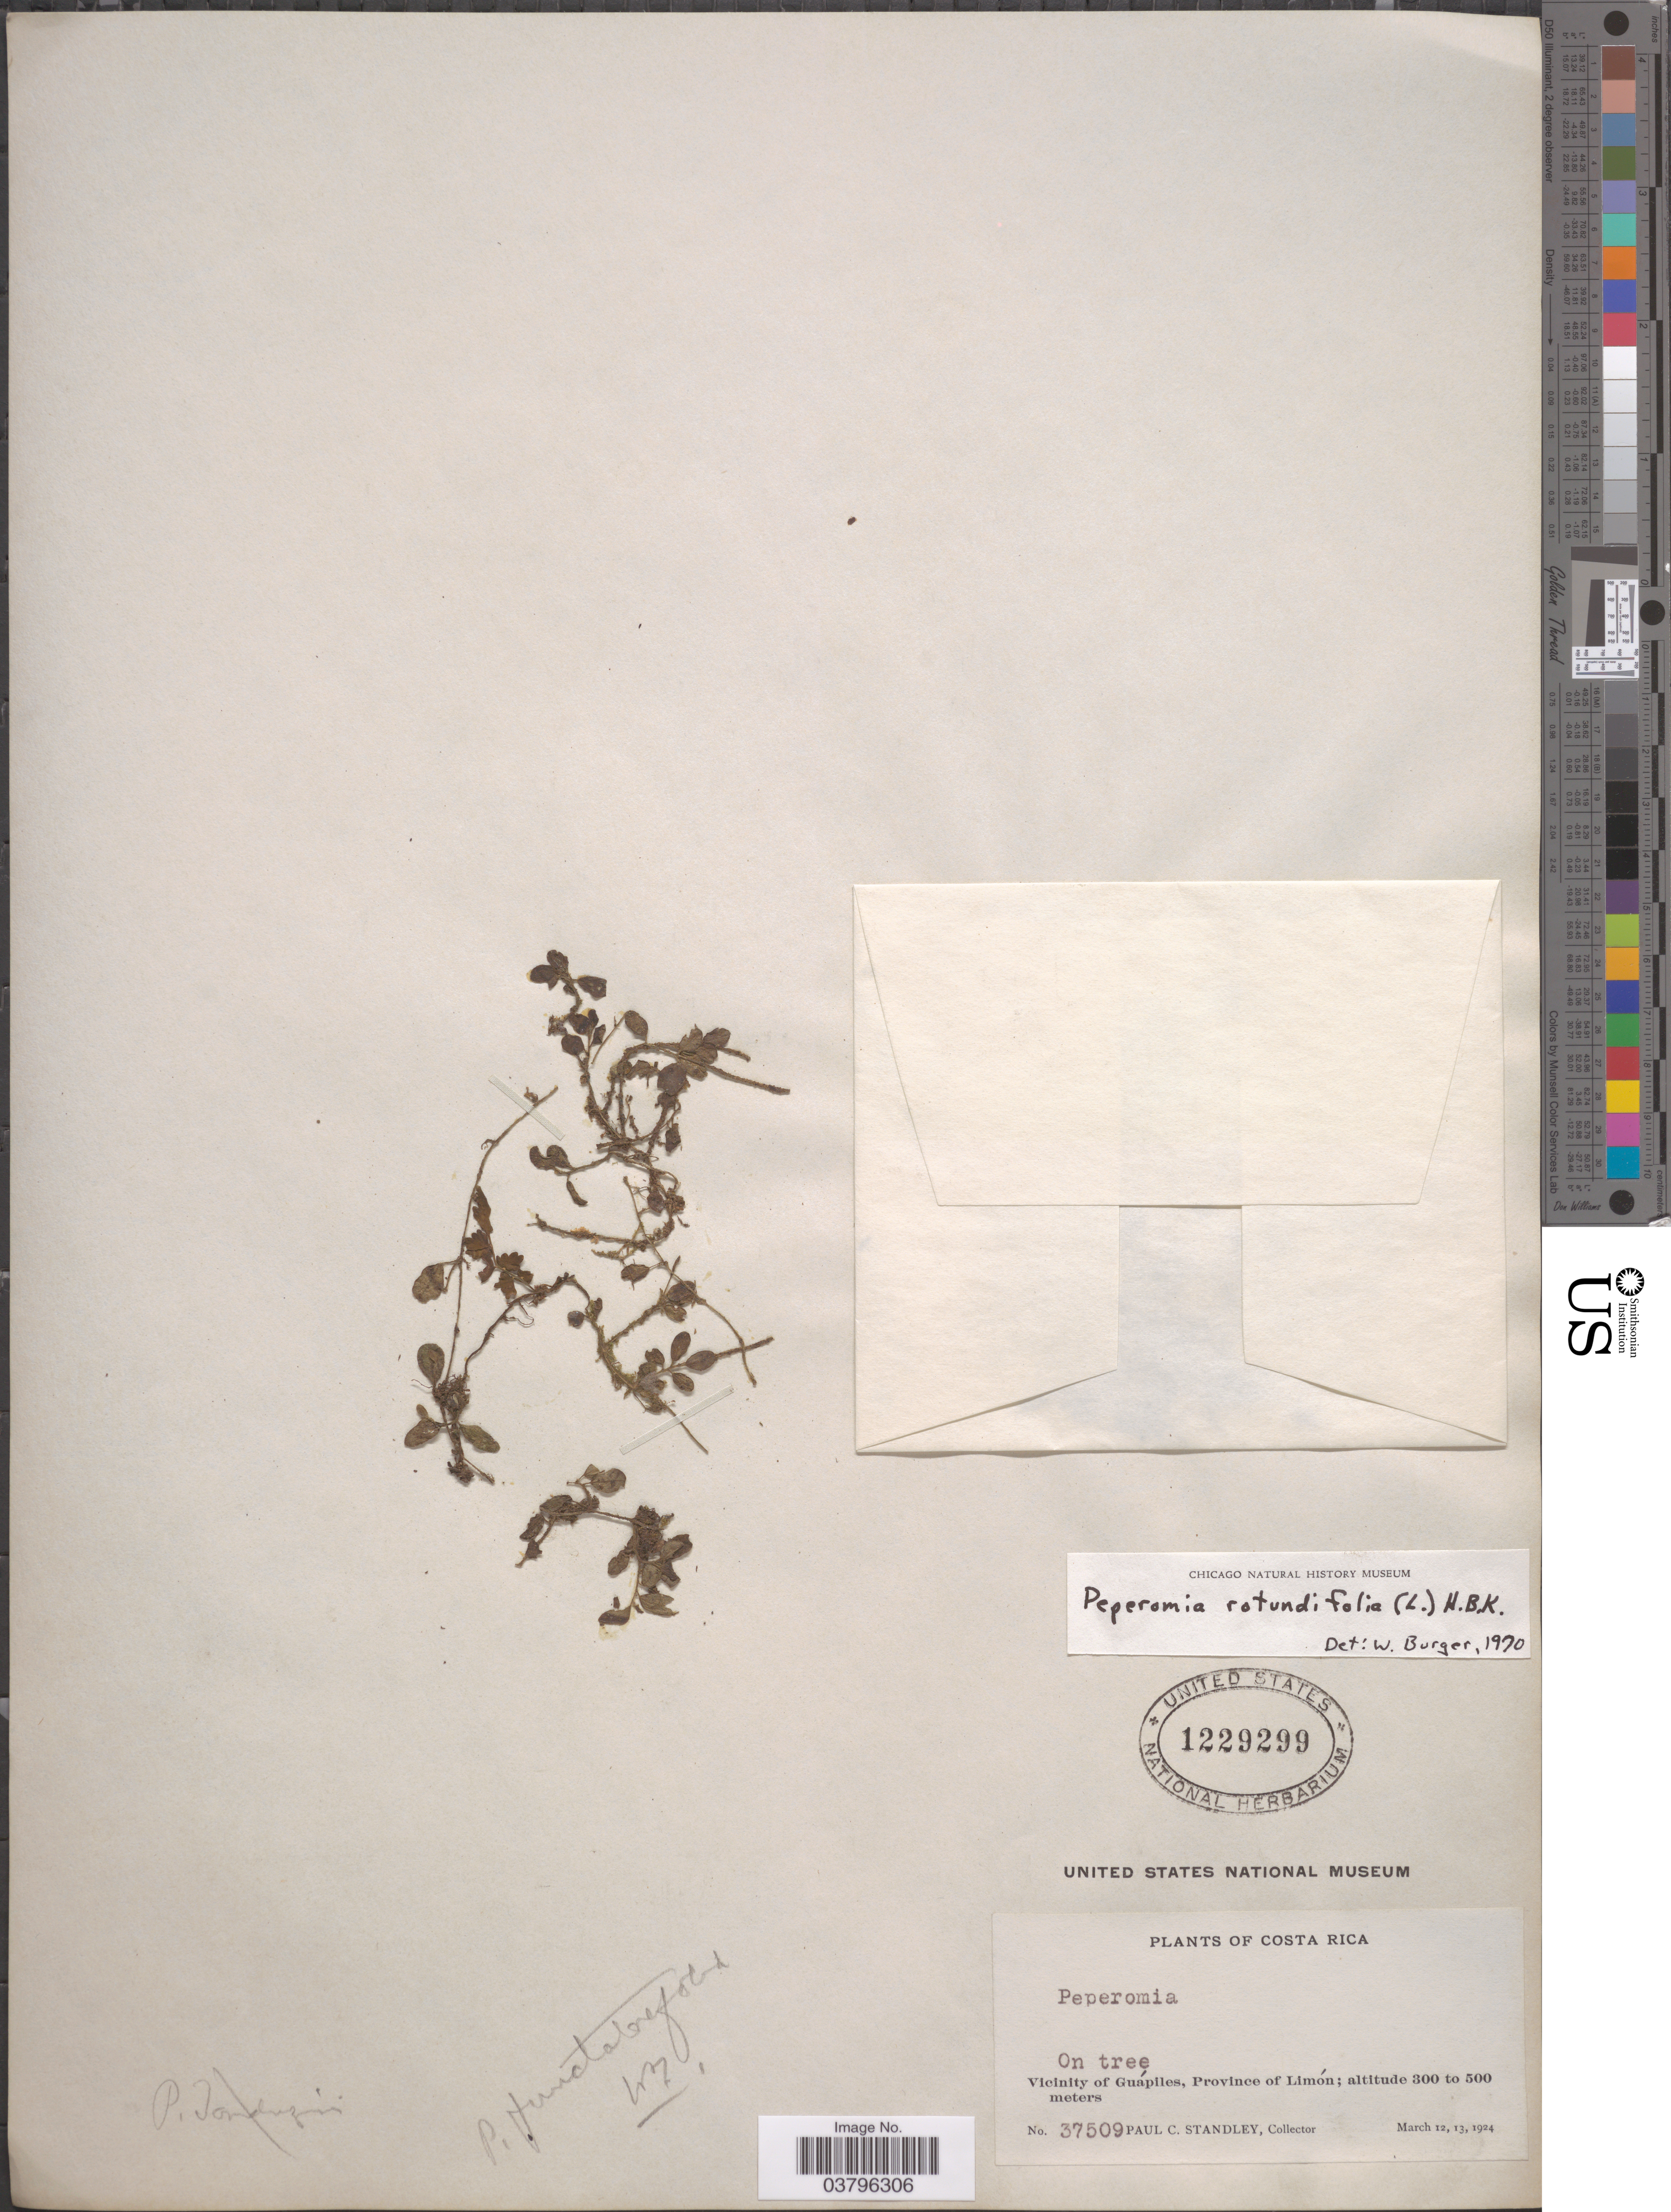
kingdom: Plantae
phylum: Tracheophyta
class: Magnoliopsida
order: Piperales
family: Piperaceae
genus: Peperomia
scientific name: Peperomia matlalucaensis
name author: C. DC.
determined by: Jiménez, José Estaban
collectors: P. C. Standley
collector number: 37509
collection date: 1924-03-12/1924-03-13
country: Costa Rica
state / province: Limón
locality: Vicinity of Guápiles.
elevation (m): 300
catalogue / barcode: US 1229299